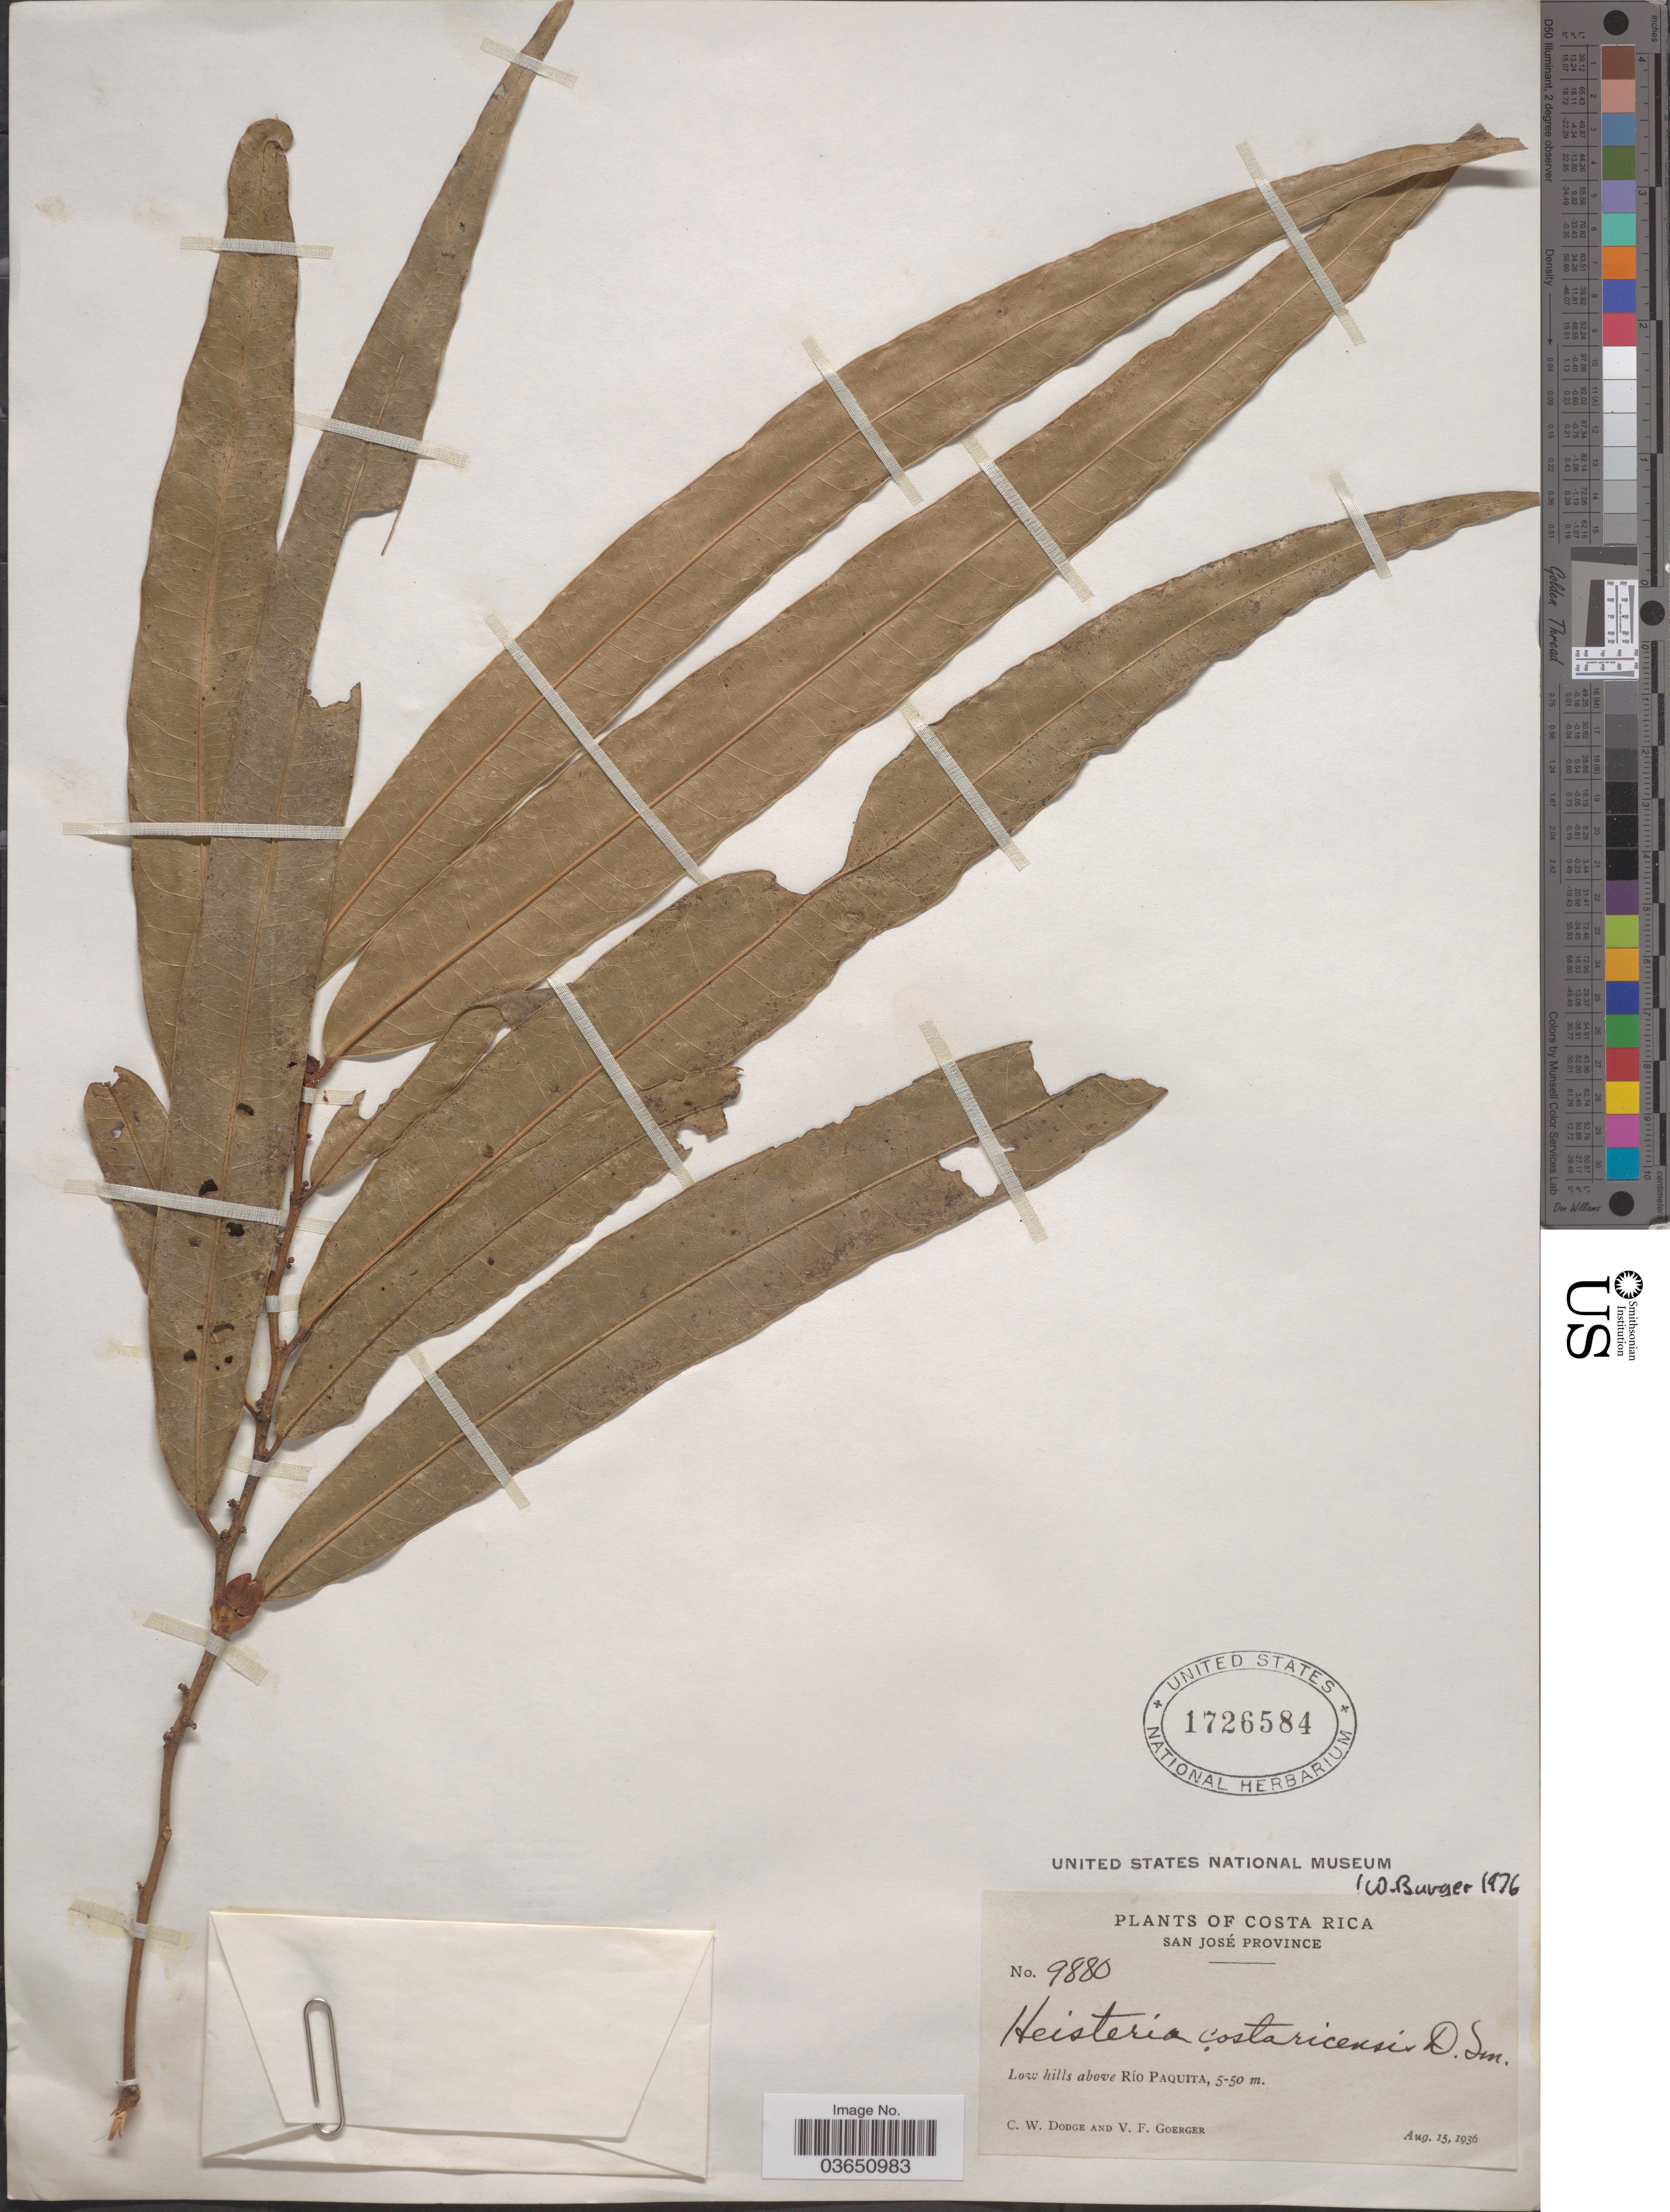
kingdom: Plantae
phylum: Tracheophyta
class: Magnoliopsida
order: Santalales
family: Erythropalaceae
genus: Heisteria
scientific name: Heisteria costaricensis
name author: Donn. Sm.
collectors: C. Dodge & V. Goerger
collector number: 9880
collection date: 1936-08-15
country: Costa Rica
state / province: San José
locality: Low hills above Rí Paquita.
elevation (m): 5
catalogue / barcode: US 1726584